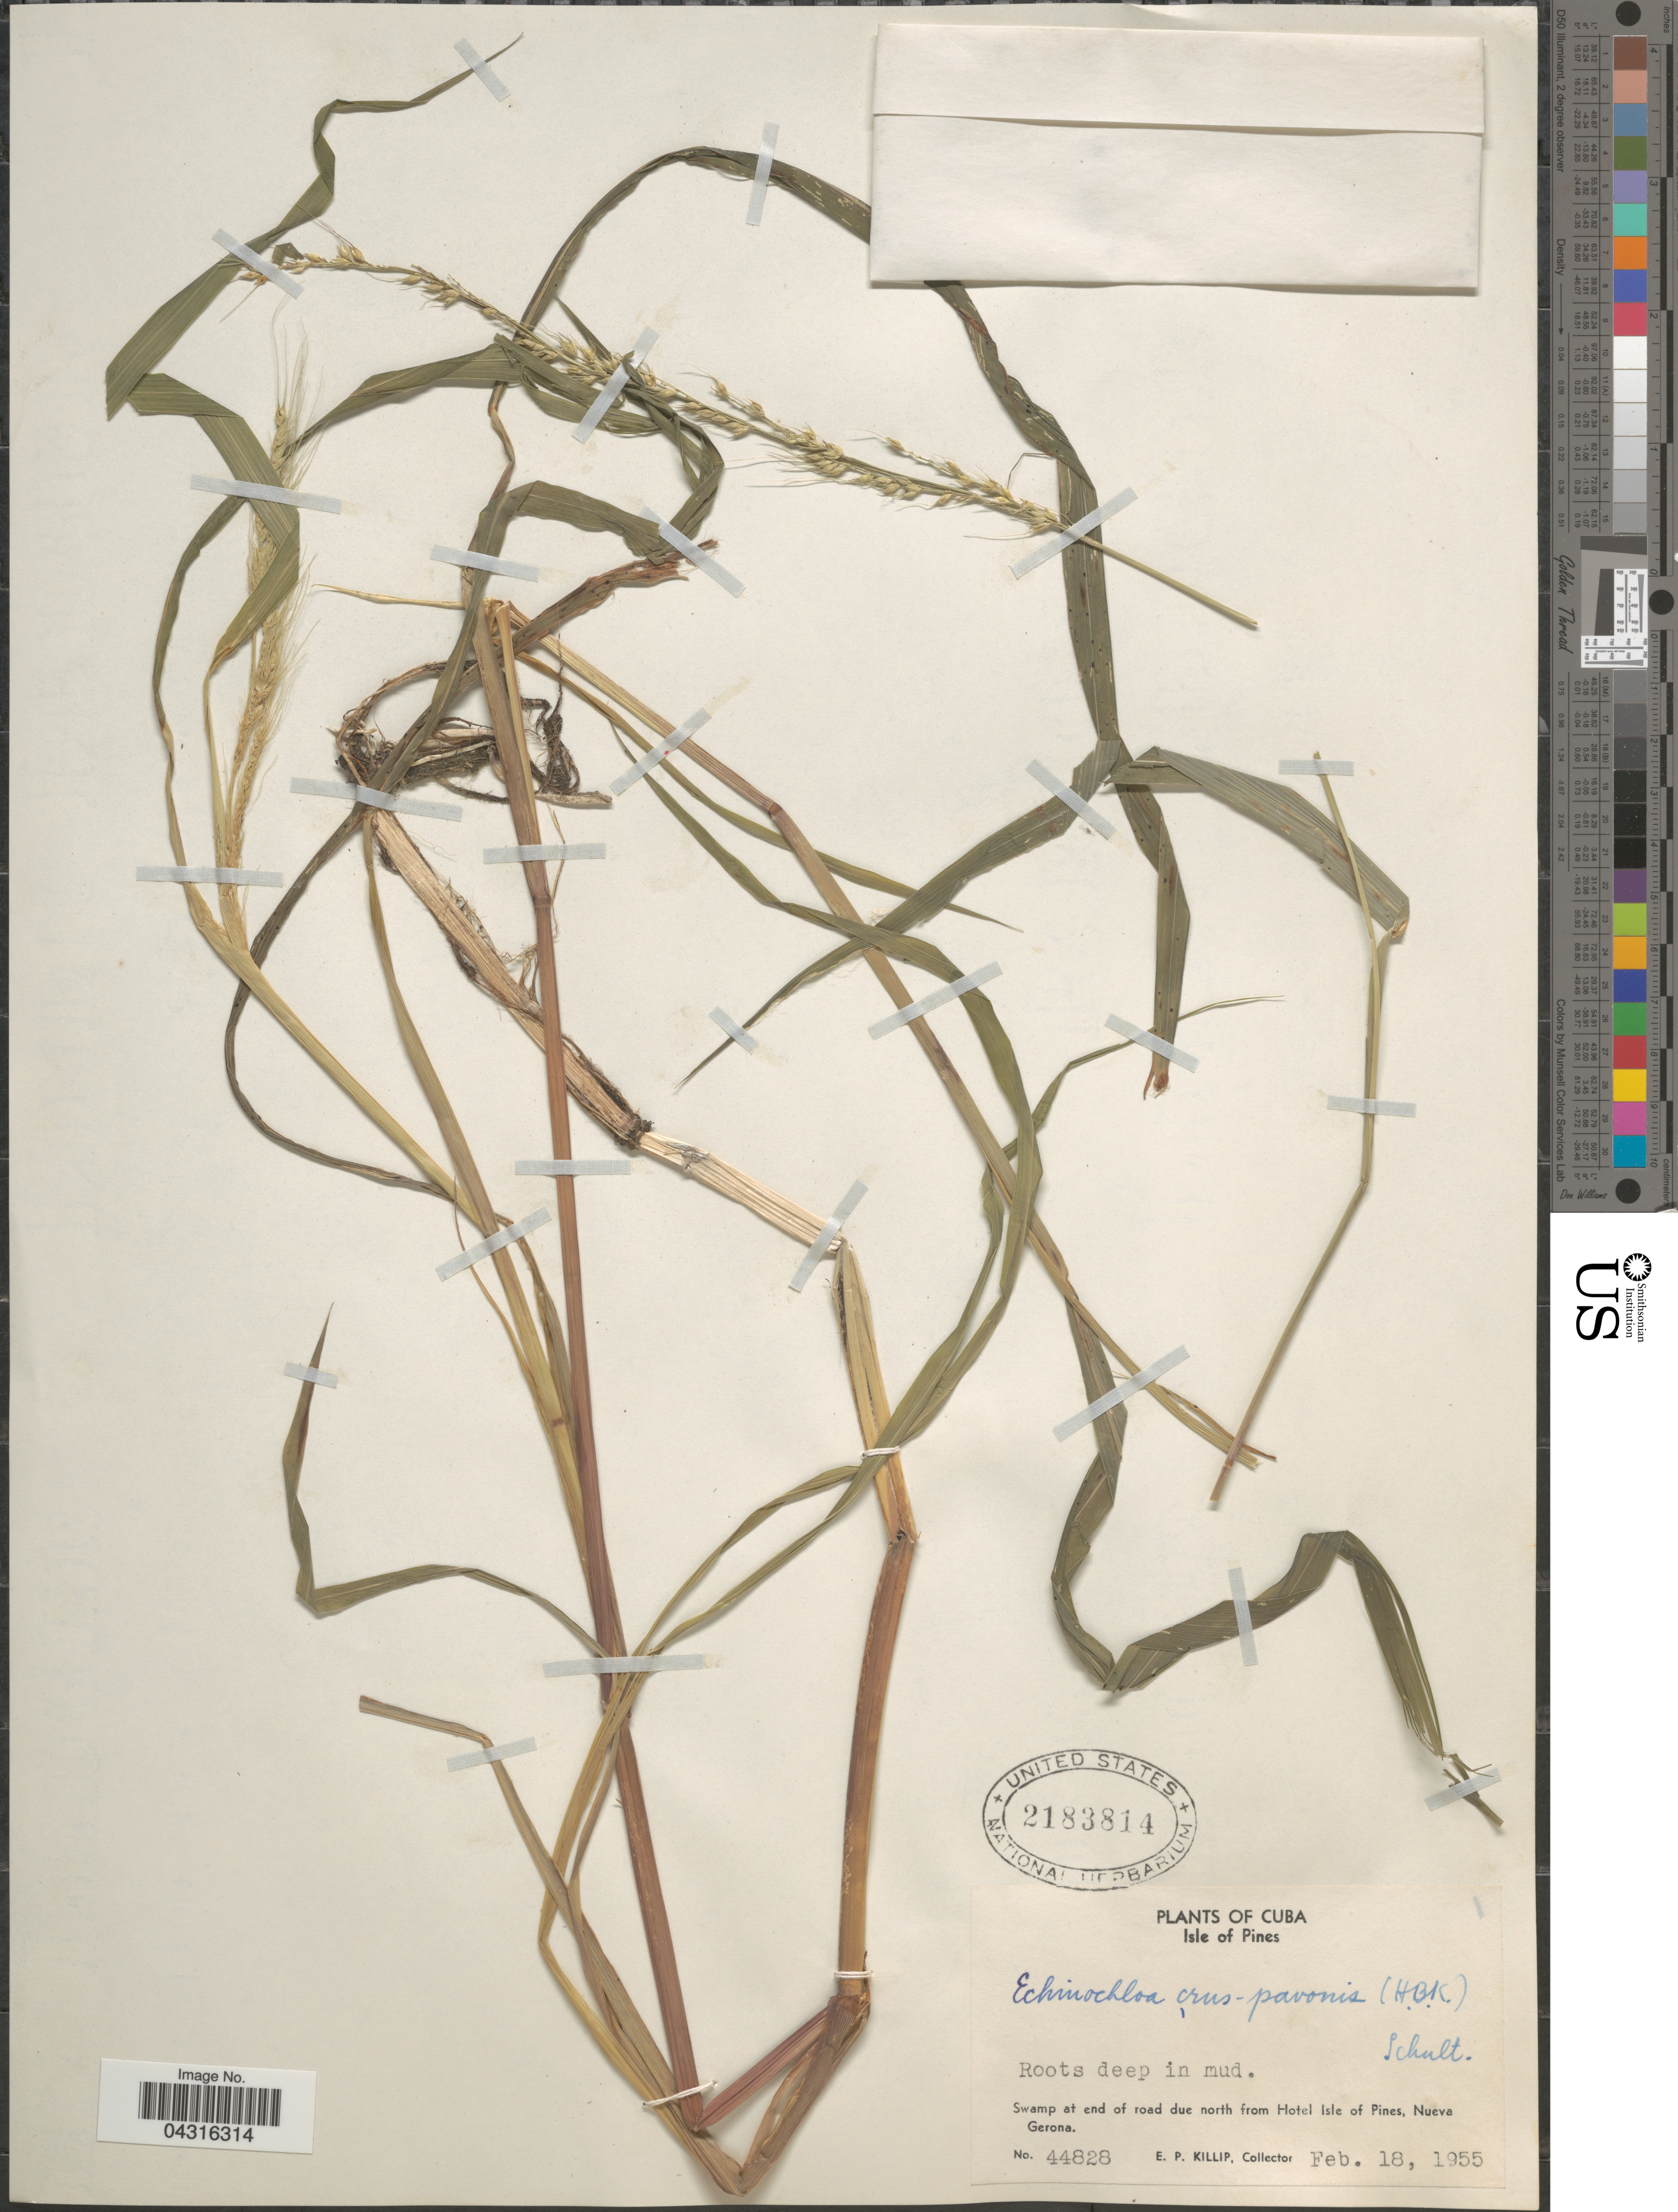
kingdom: Plantae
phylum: Tracheophyta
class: Liliopsida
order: Poales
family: Poaceae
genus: Echinochloa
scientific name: Echinochloa walteri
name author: (Pursh) A. Heller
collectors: E. P. Killip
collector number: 44828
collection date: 1955-02-18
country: Cuba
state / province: Isla de la Juventud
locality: Isle of Pines. Swamp at end of road due north from Hotel Isle of Pines, Nueva Gerona.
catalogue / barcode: US 2183814